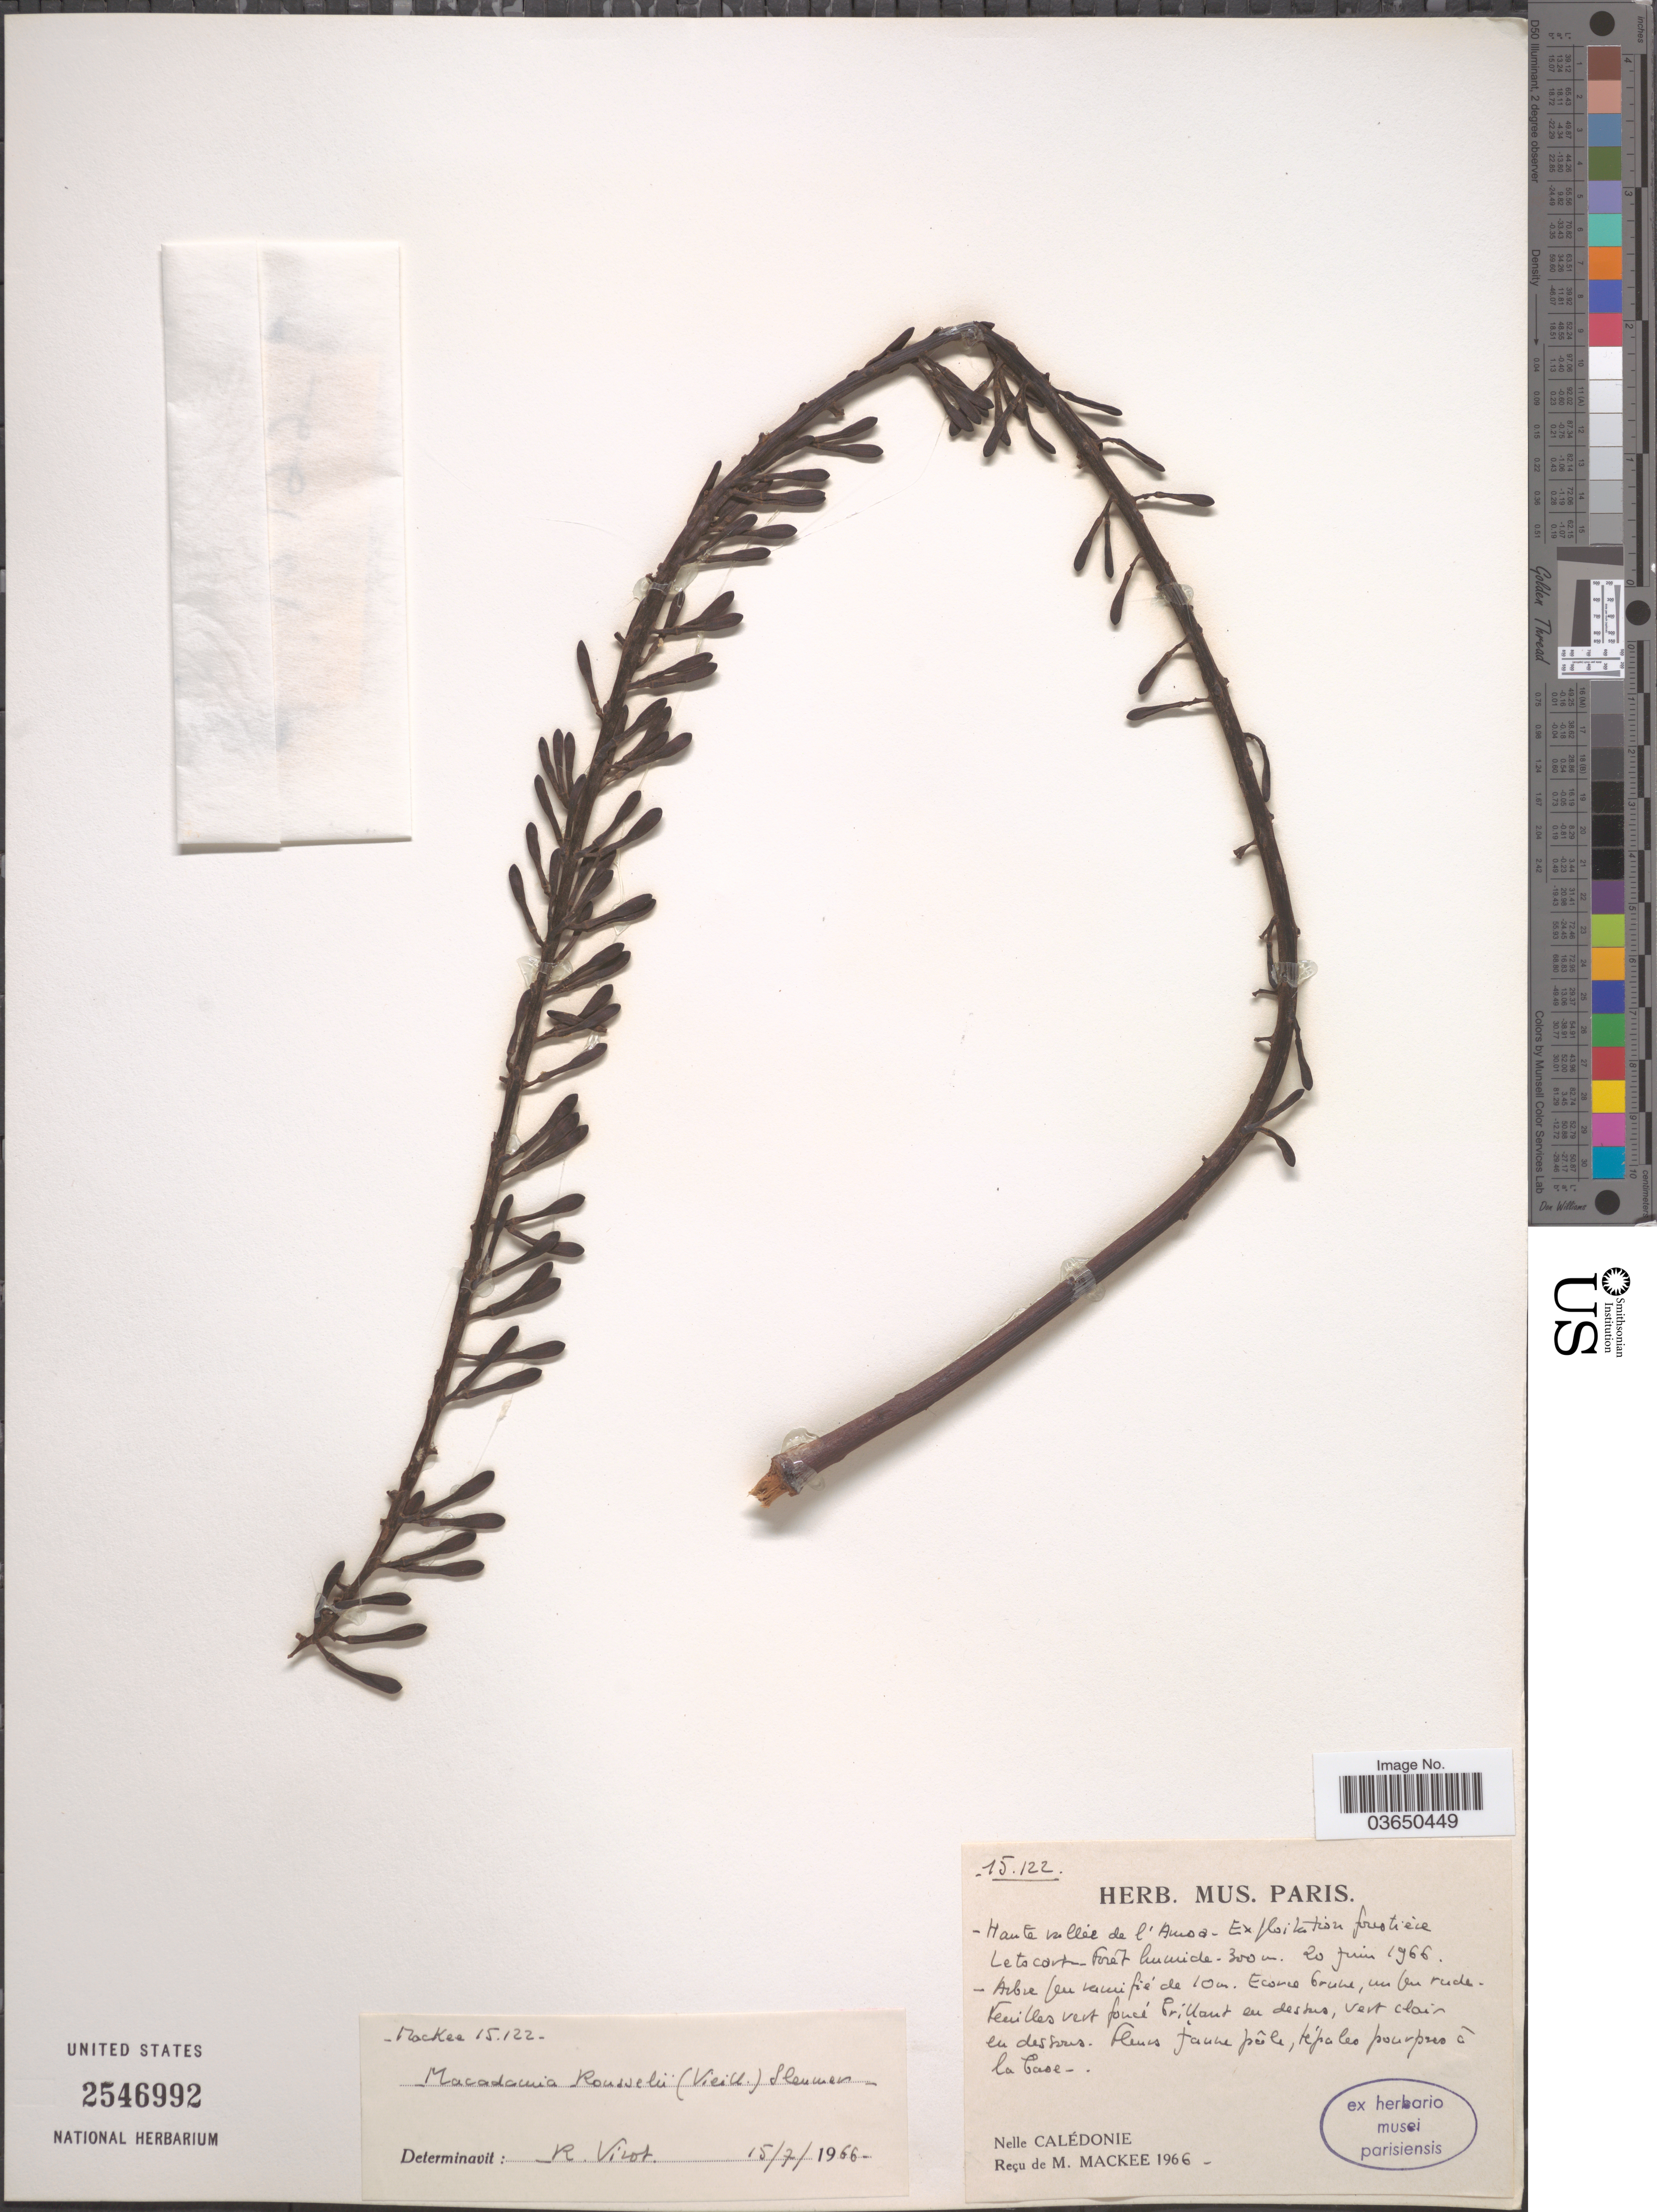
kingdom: Plantae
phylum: Tracheophyta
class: Magnoliopsida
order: Proteales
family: Proteaceae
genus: Macadamia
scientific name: Macadamia rousselii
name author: (Vieill.) Sleumer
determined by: Strong, Mark T., (BOT), Smithsonian Institution - National Museum of Natural History (UNITED STATES)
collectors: M. Mackee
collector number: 15122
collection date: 1966-06-20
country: New Caledonia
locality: Haute vallée de l'Amoa - Exploitation forestière letocart. Nelle Calédonie.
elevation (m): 300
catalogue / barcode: US 2546992